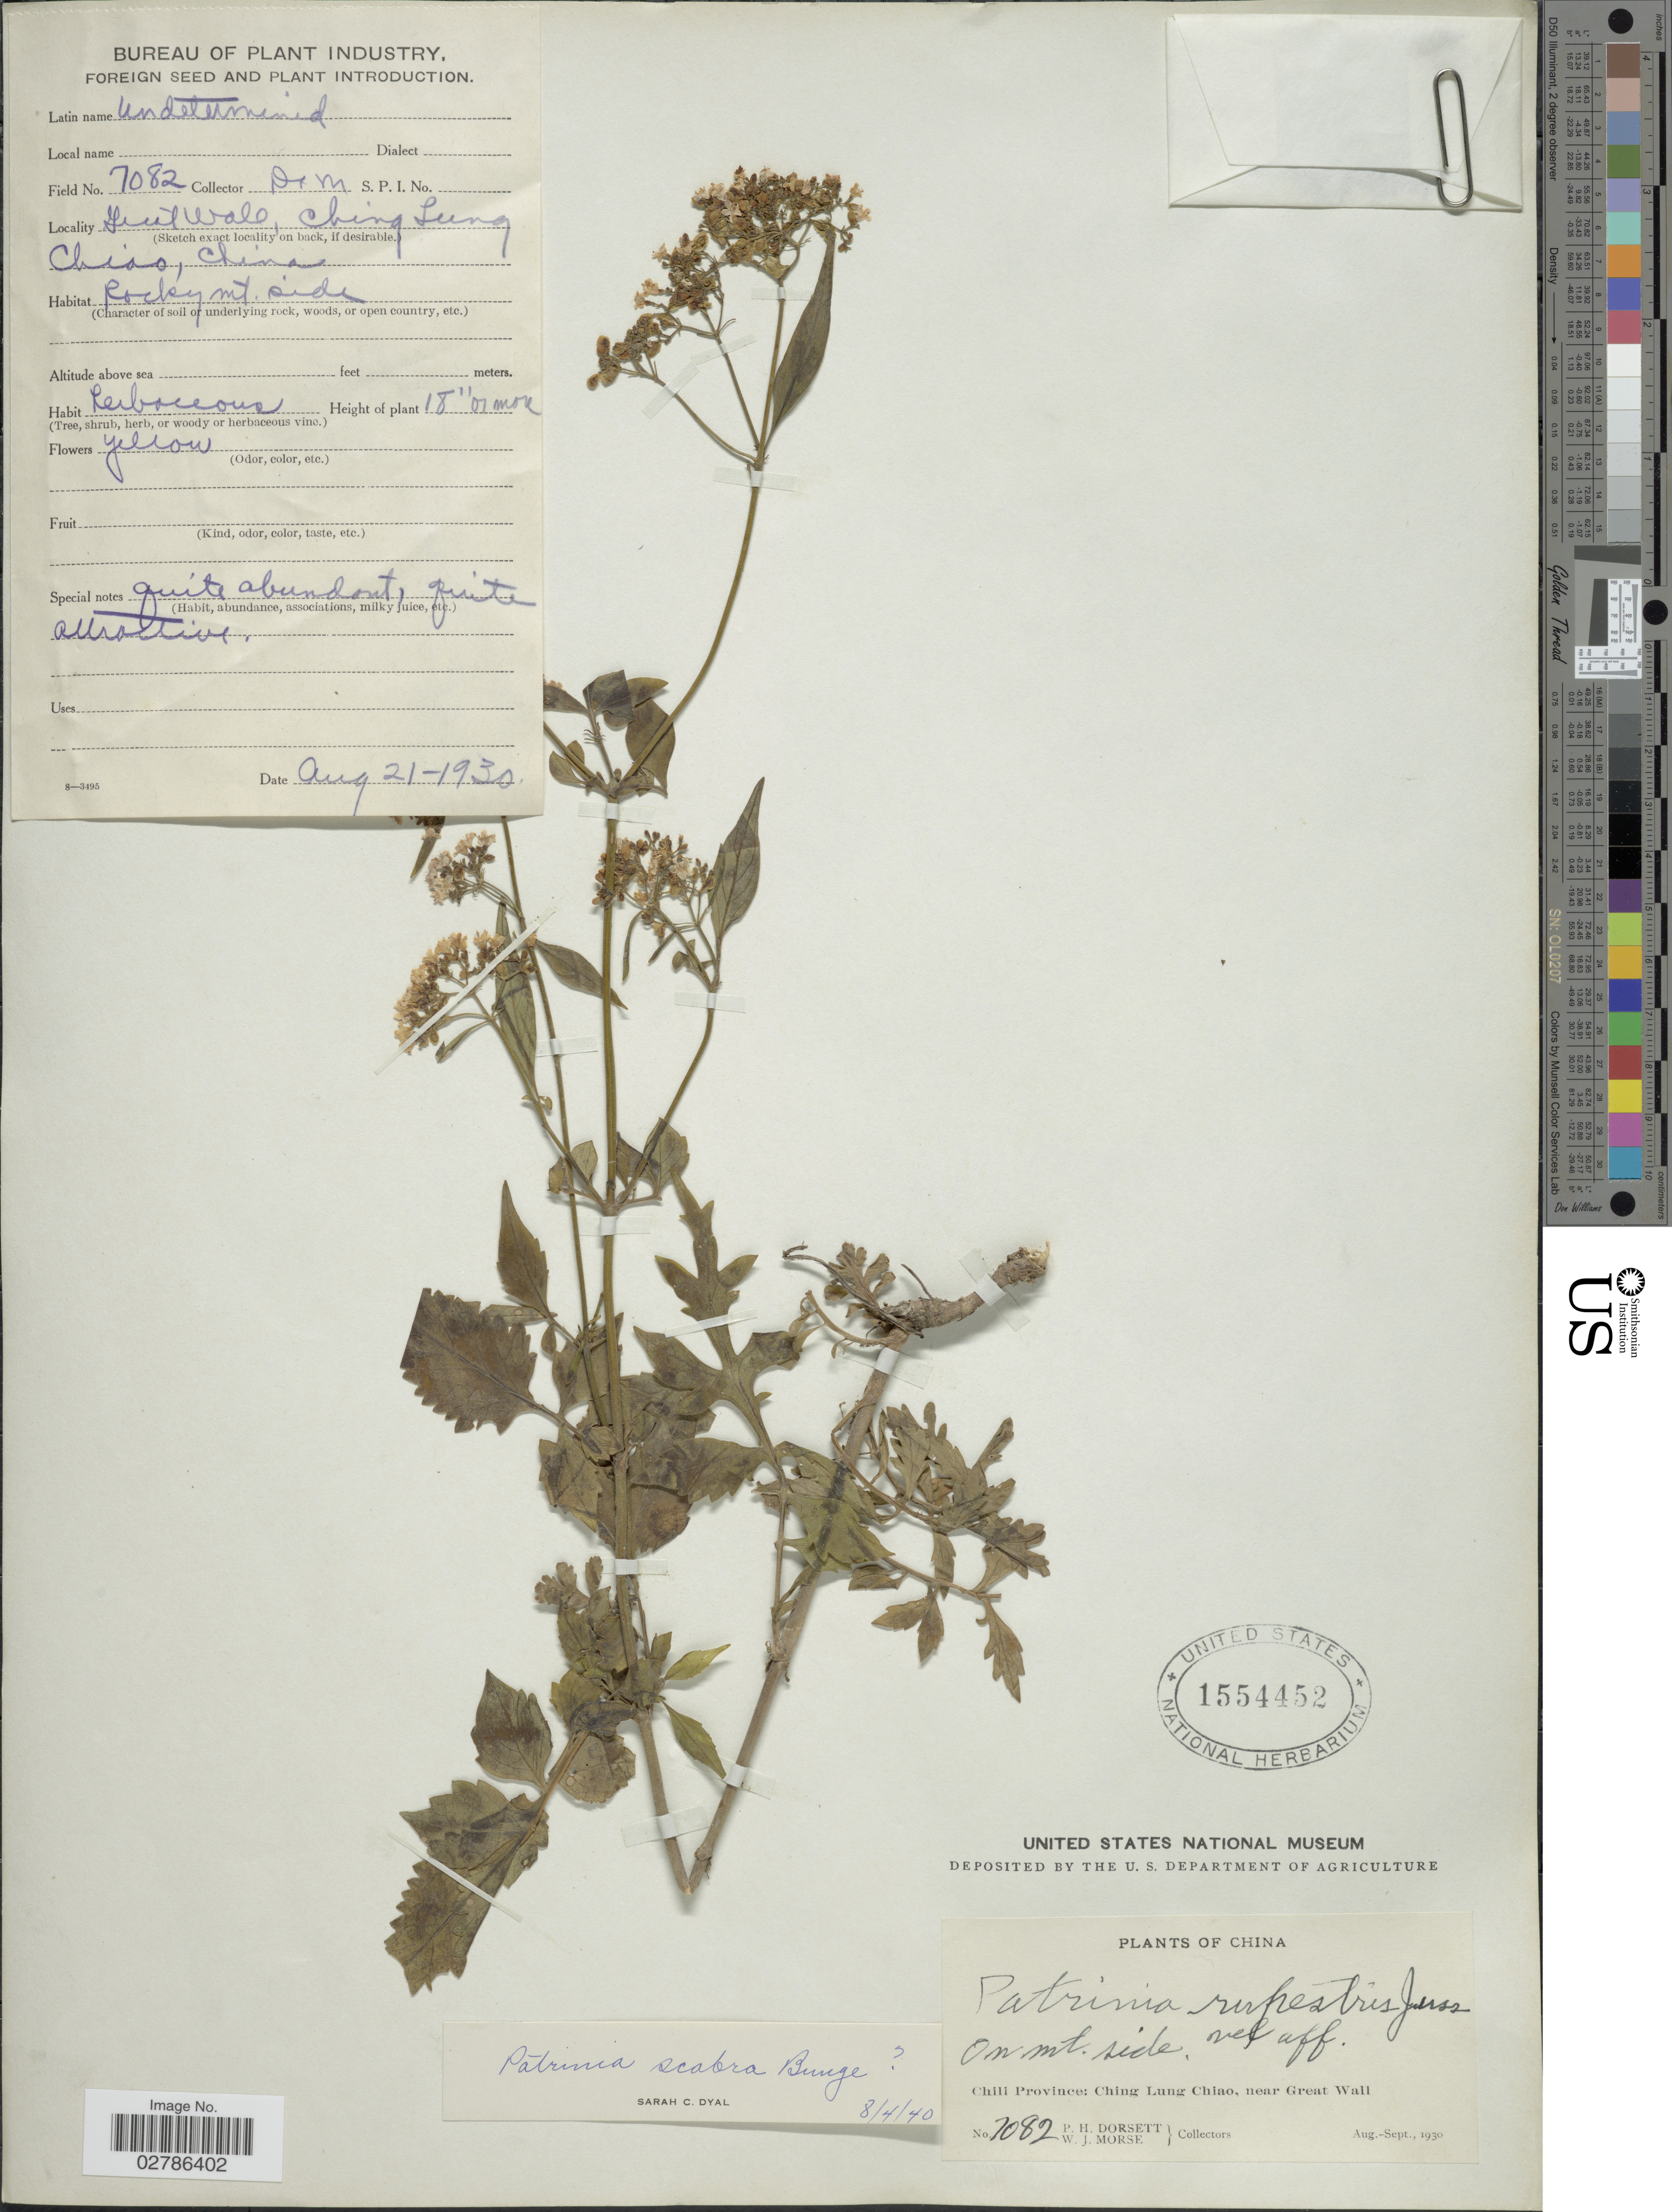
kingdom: Plantae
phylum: Tracheophyta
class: Magnoliopsida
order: Dipsacales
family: Caprifoliaceae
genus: Patrinia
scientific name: Patrinia scabra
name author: Bunge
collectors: P. H. Dorsett & W. J. Morse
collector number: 1082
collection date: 1930-08-21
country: China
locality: On Mt. side, Chili Province, Ching Lung Chiao, near Great Wall.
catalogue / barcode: US 1554452